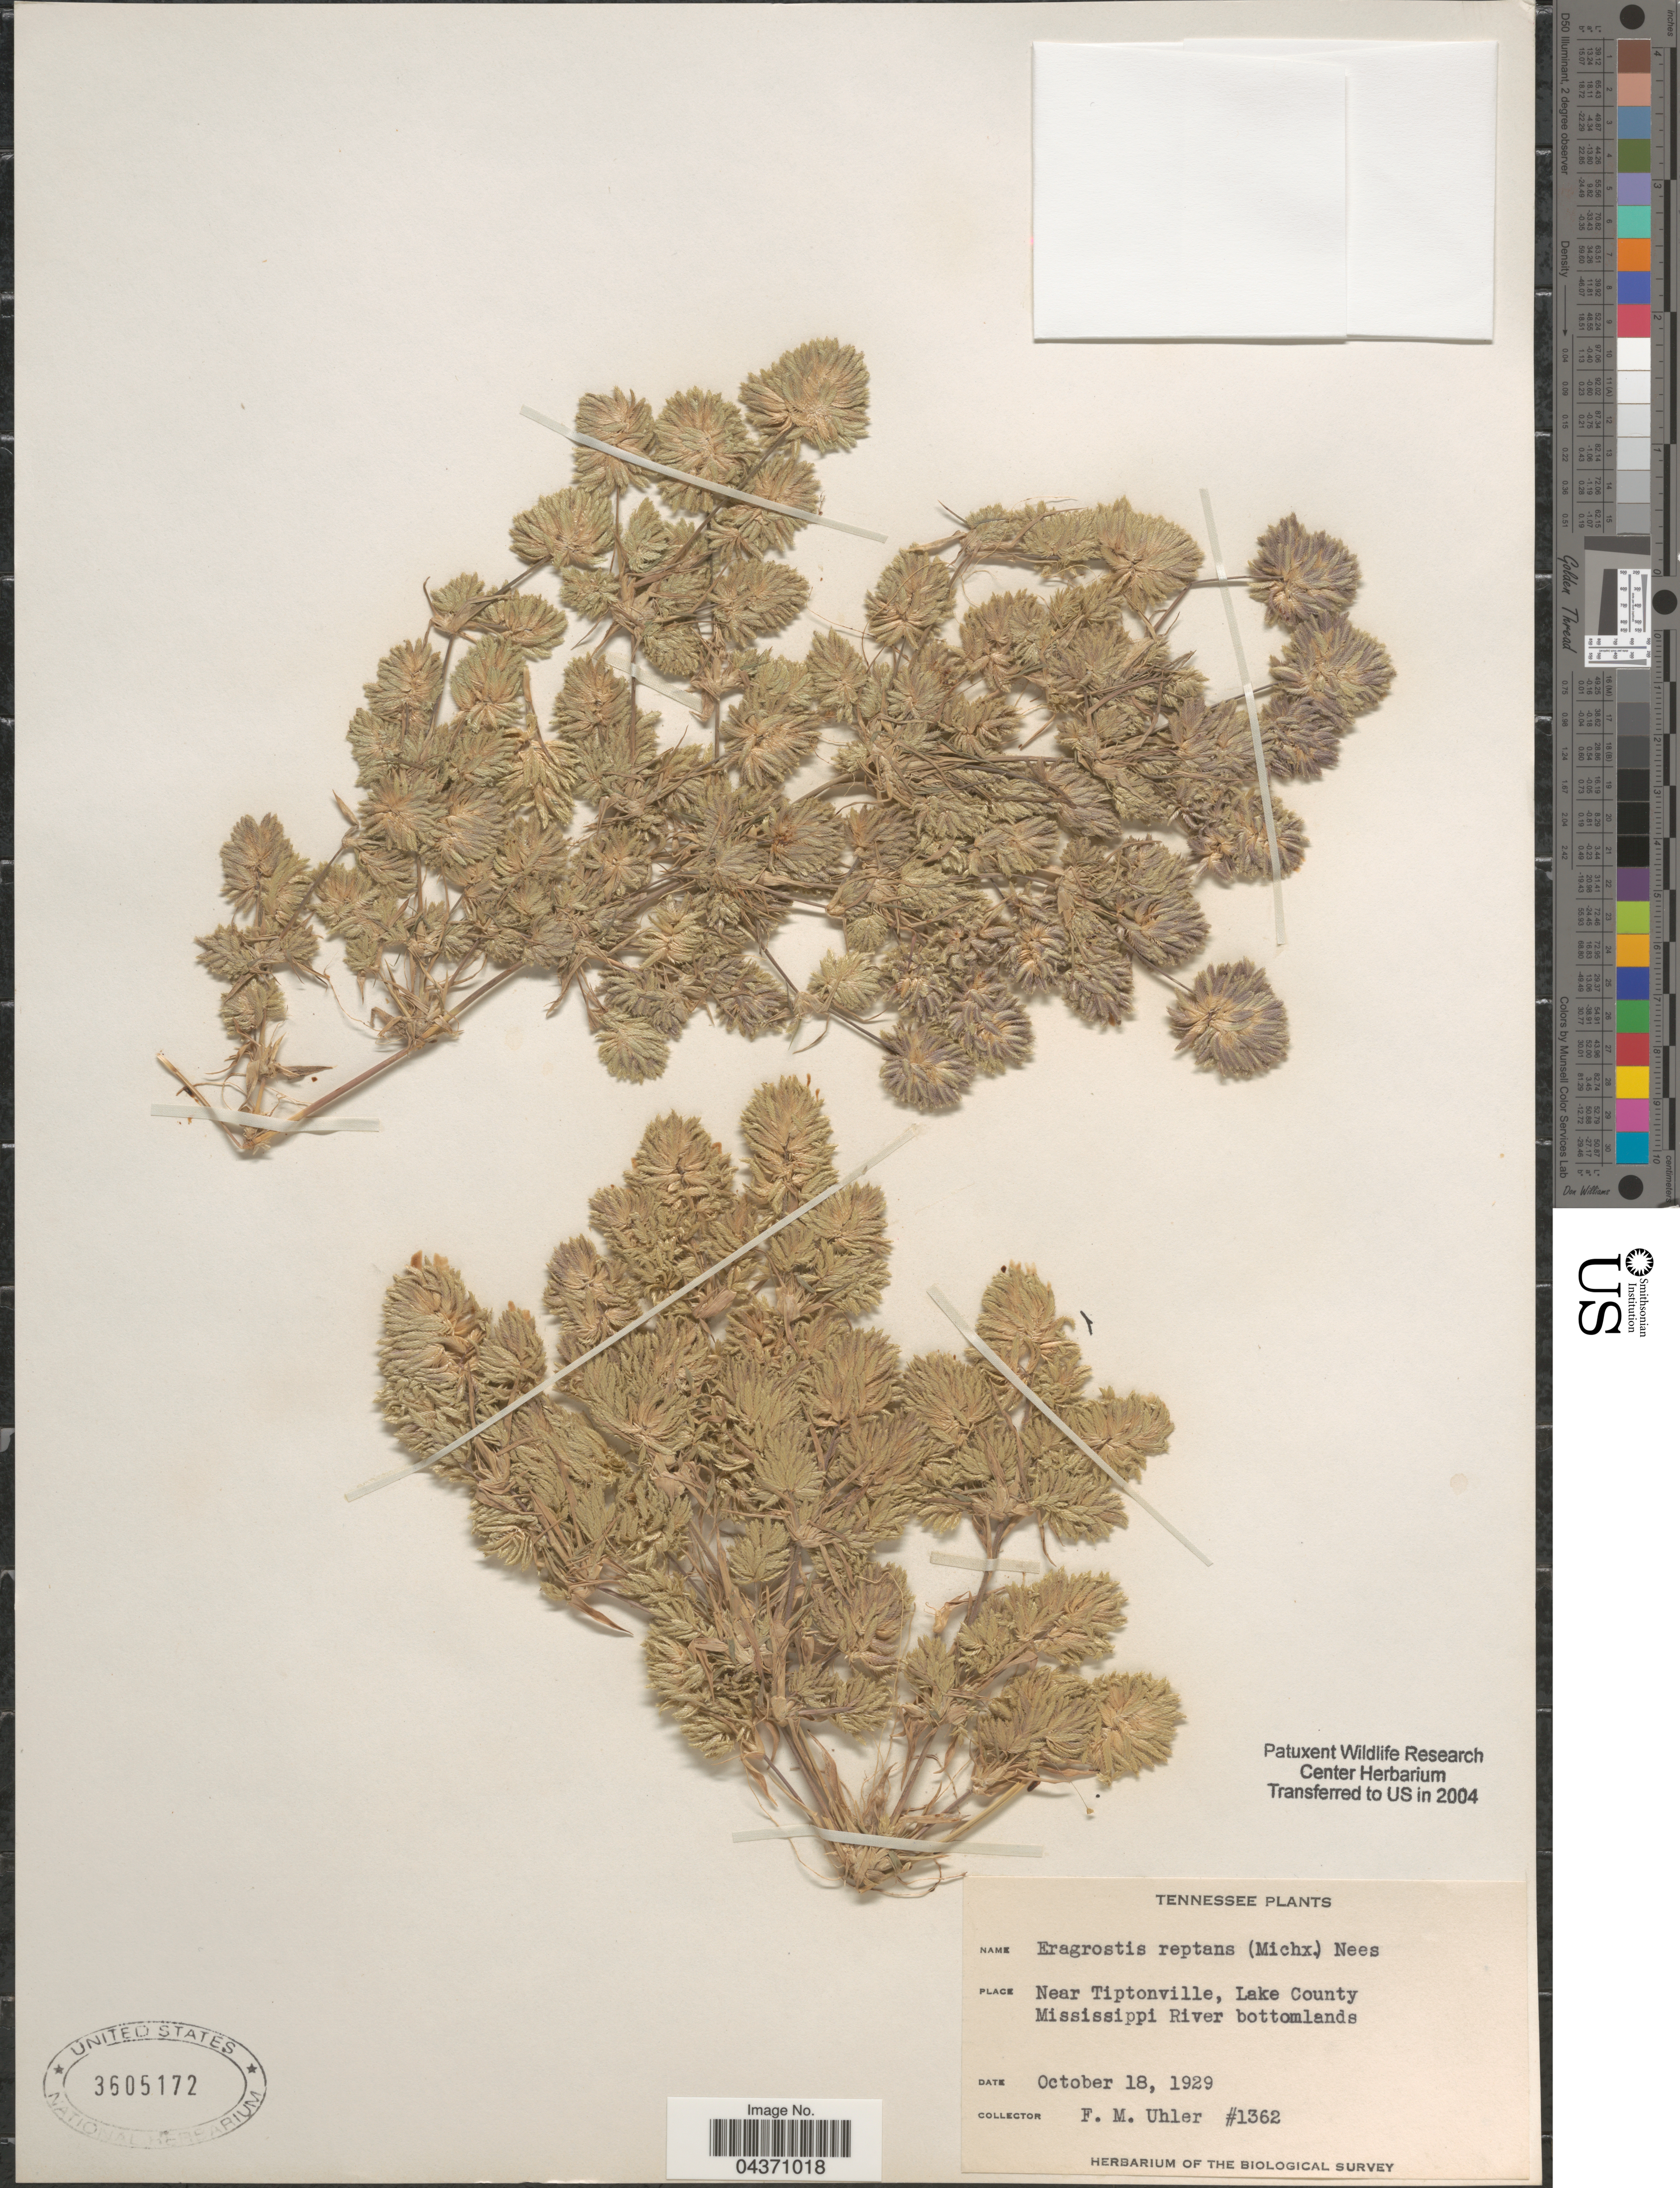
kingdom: Plantae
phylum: Tracheophyta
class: Liliopsida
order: Poales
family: Poaceae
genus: Eragrostis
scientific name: Eragrostis reptans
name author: (Michx.) Nees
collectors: F. M. Uhler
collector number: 1362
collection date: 1929-10-18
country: United States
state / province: Tennessee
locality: Near Tiptonville, Lake County Mississippi River bottomlands. Biological Survey.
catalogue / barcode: US 3605172